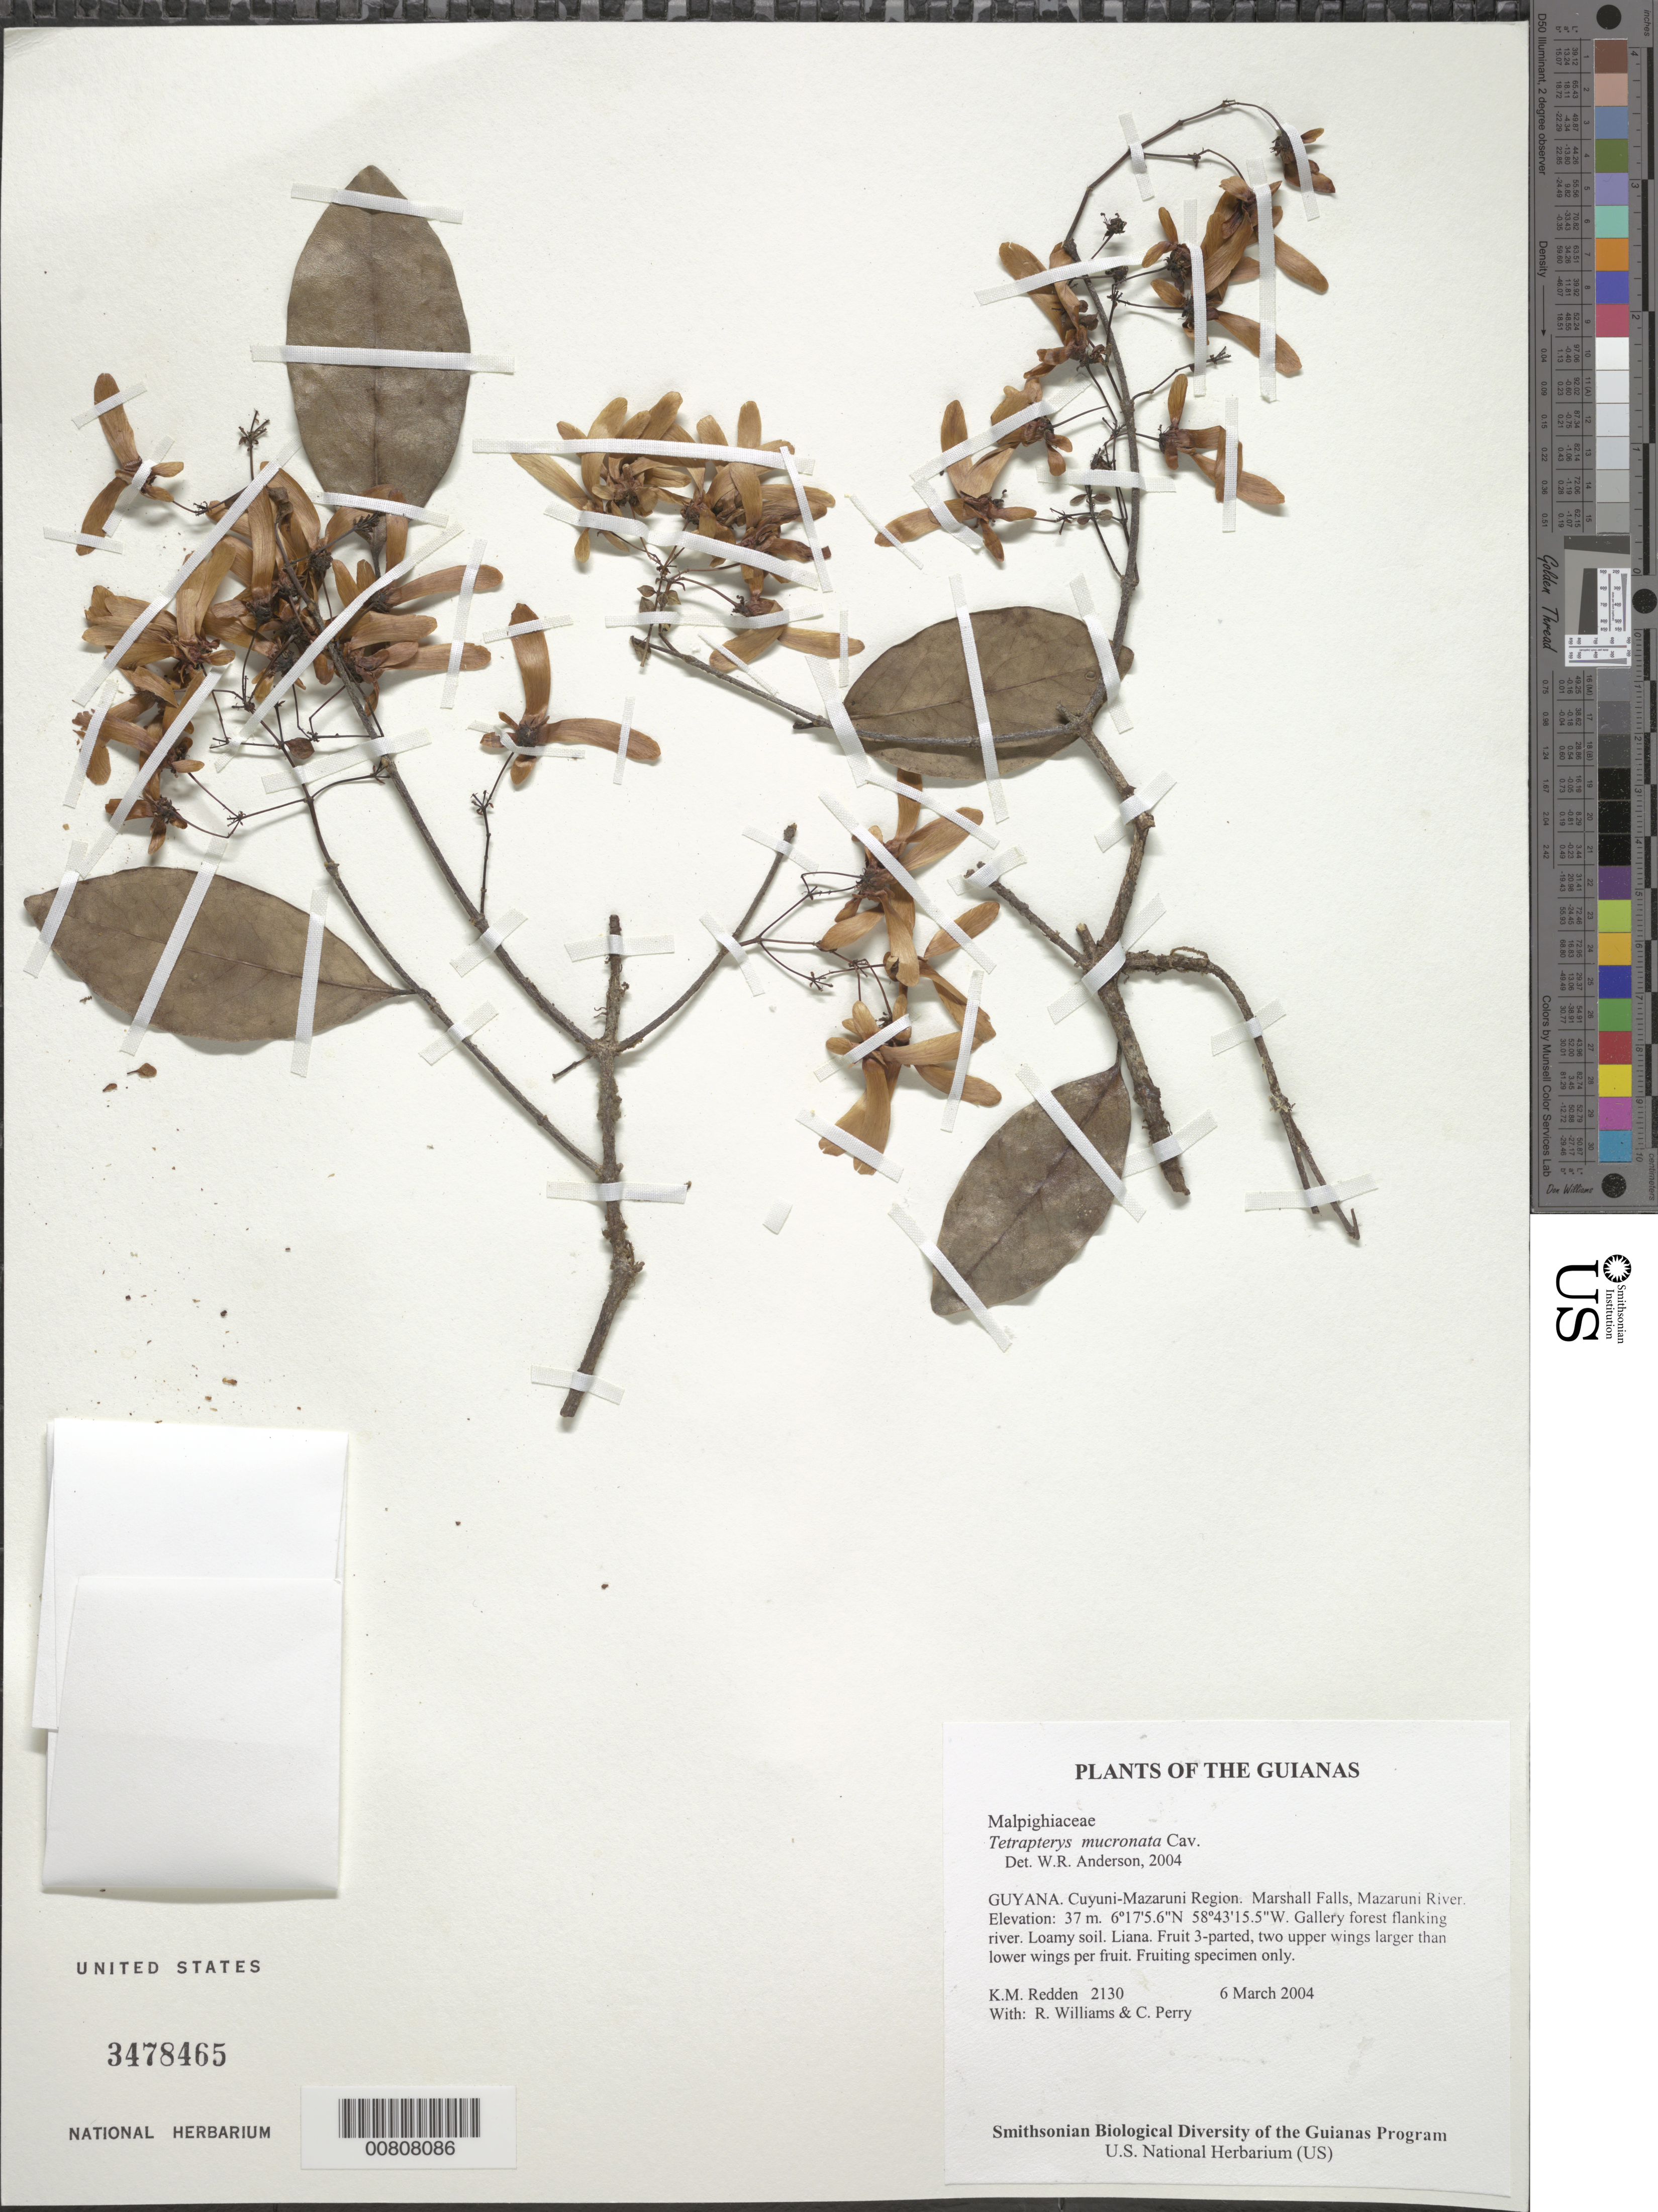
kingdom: Plantae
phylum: Tracheophyta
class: Magnoliopsida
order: Malpighiales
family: Malpighiaceae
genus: Tetrapterys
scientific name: Tetrapterys mucronata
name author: Cav.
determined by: Anderson, W. R., (MICH), University of Michigan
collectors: K. M. Redden, R. Williams & C. Perry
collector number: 2130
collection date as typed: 6 March 2004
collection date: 2004-03-06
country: Guyana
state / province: Cuyuni-Mazaruni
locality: Marshall Falls, Mazaruni River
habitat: Gallery forest flanking river. Loamy soil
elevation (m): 37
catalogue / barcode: US 3478465